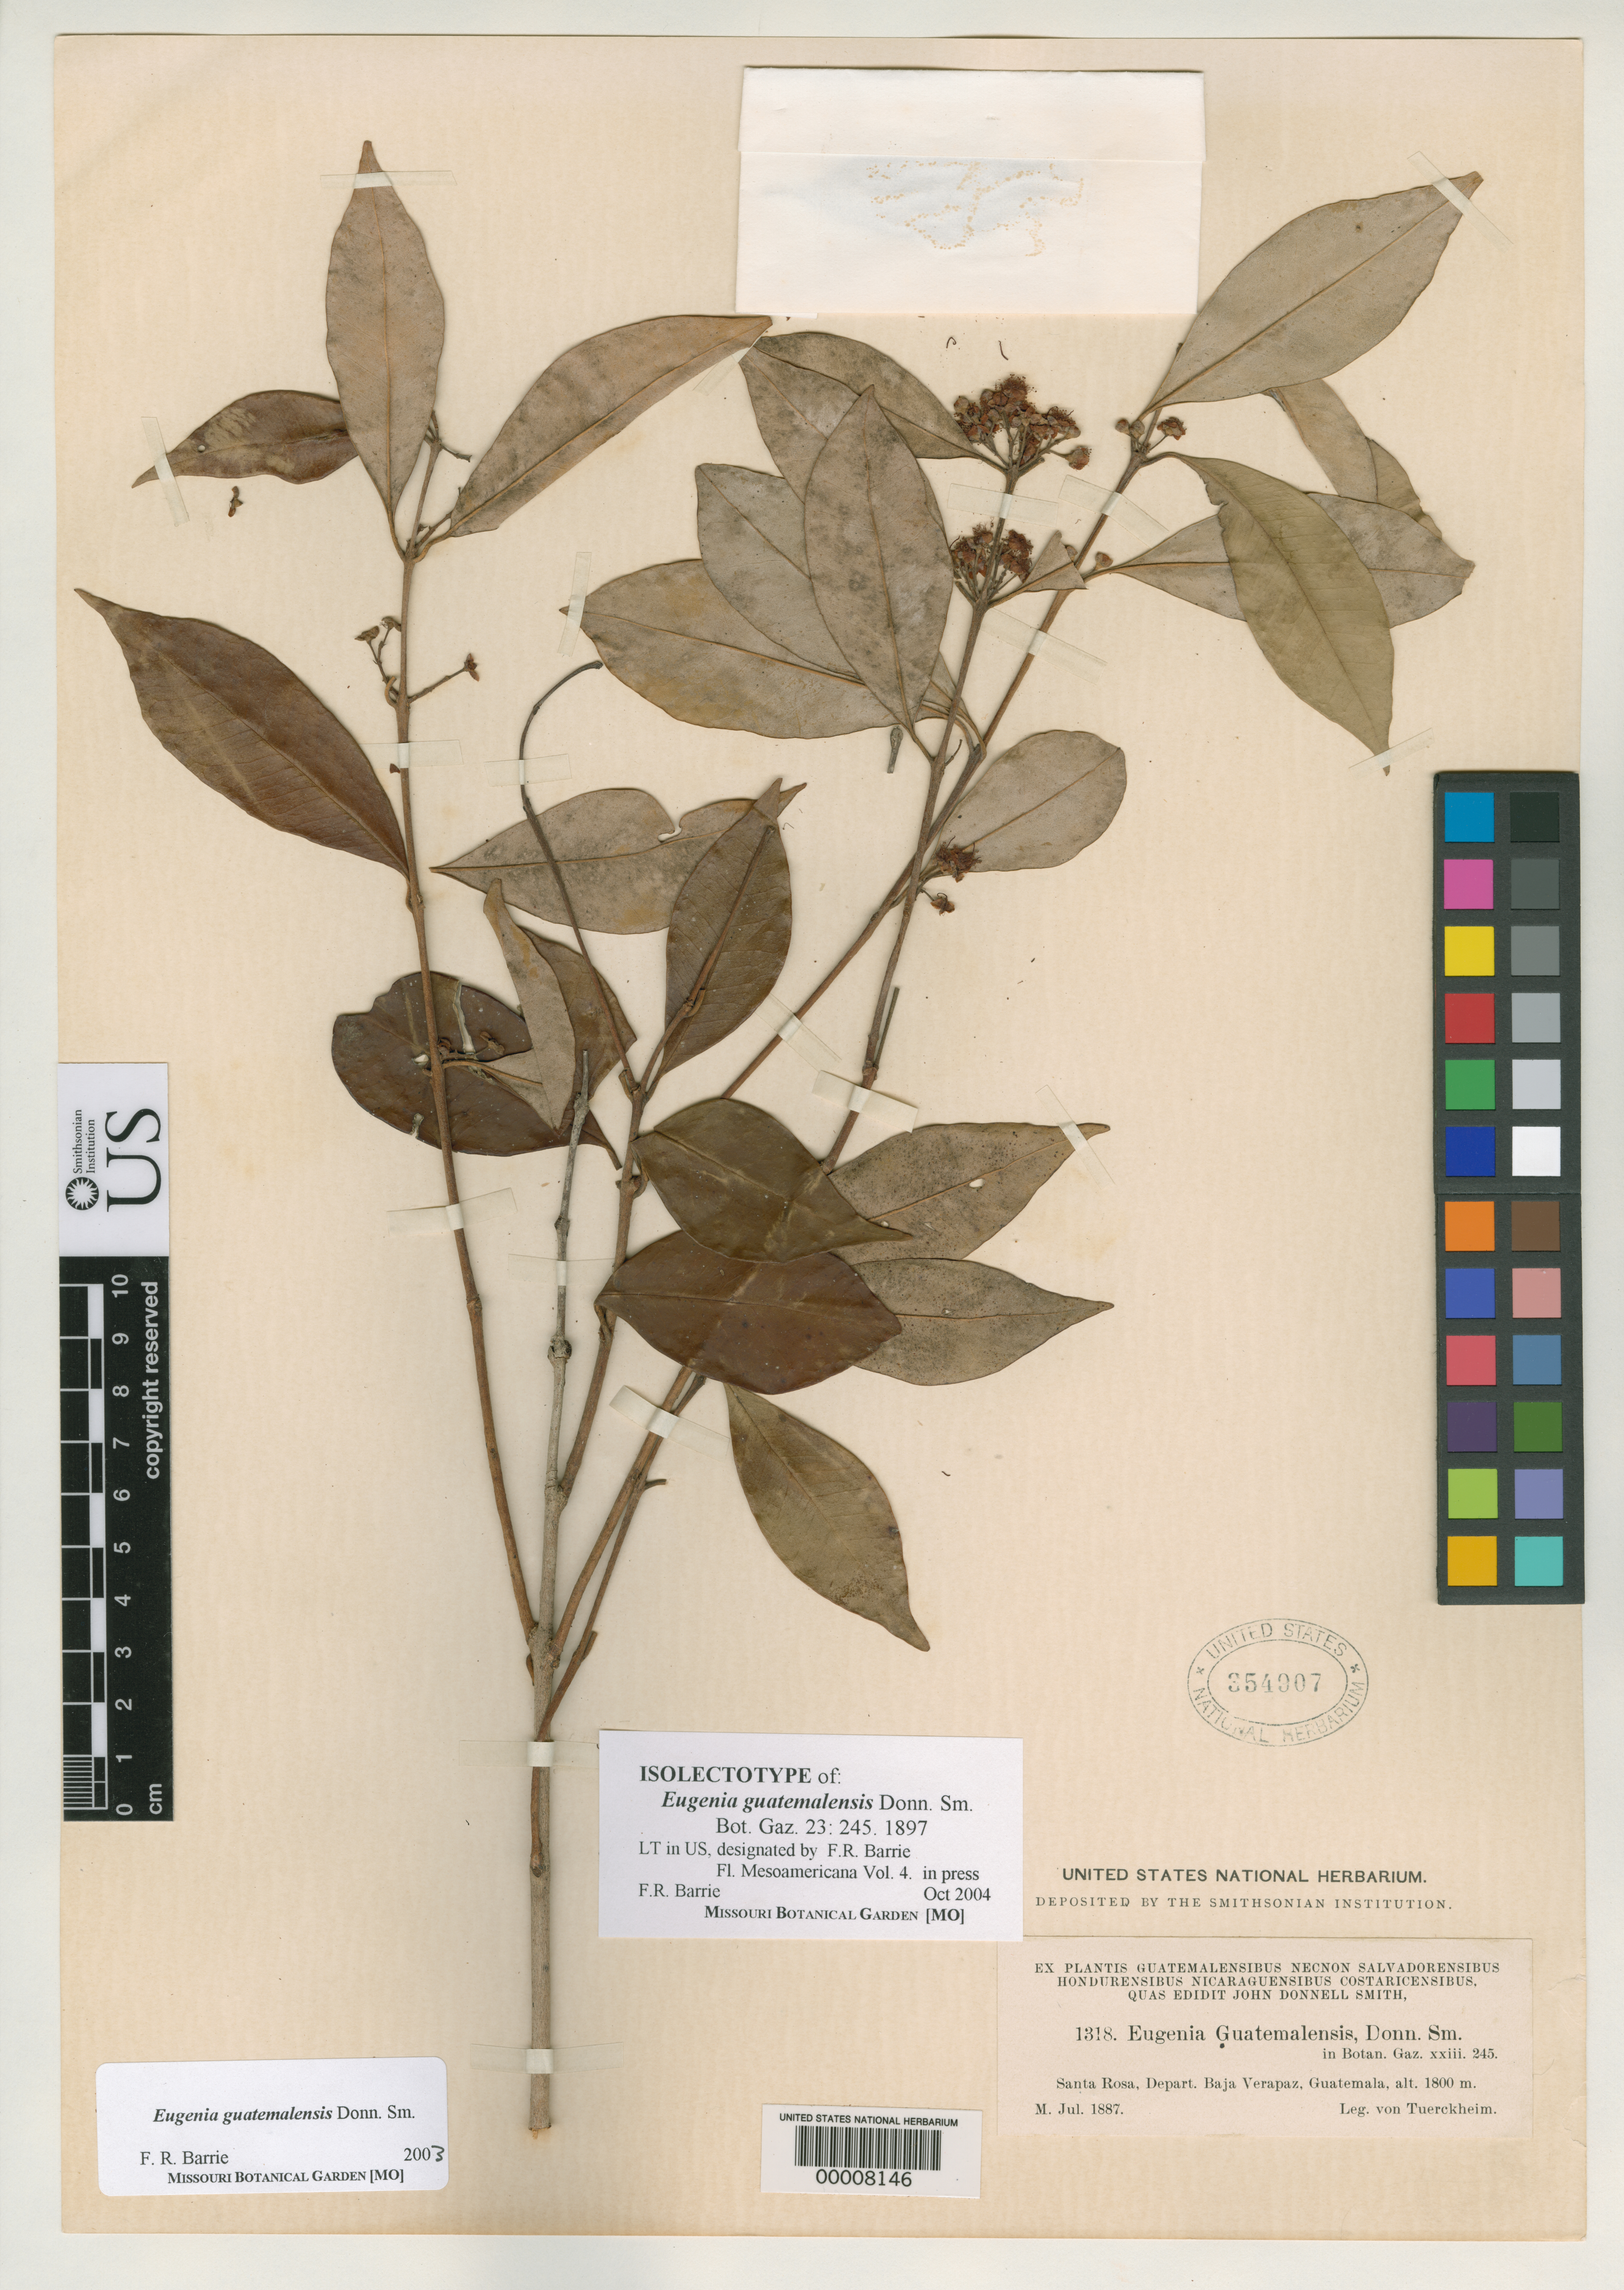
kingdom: Plantae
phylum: Tracheophyta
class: Magnoliopsida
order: Myrtales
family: Myrtaceae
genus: Eugenia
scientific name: Eugenia guatemalensis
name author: Donn. Sm.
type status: Type Collection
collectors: H. von Türckheim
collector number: J.D.S. 1318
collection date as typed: Jul 1887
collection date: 1887-07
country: Guatemala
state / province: Baja Verapaz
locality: Santa Rosa.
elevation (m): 1524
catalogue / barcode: US 354907